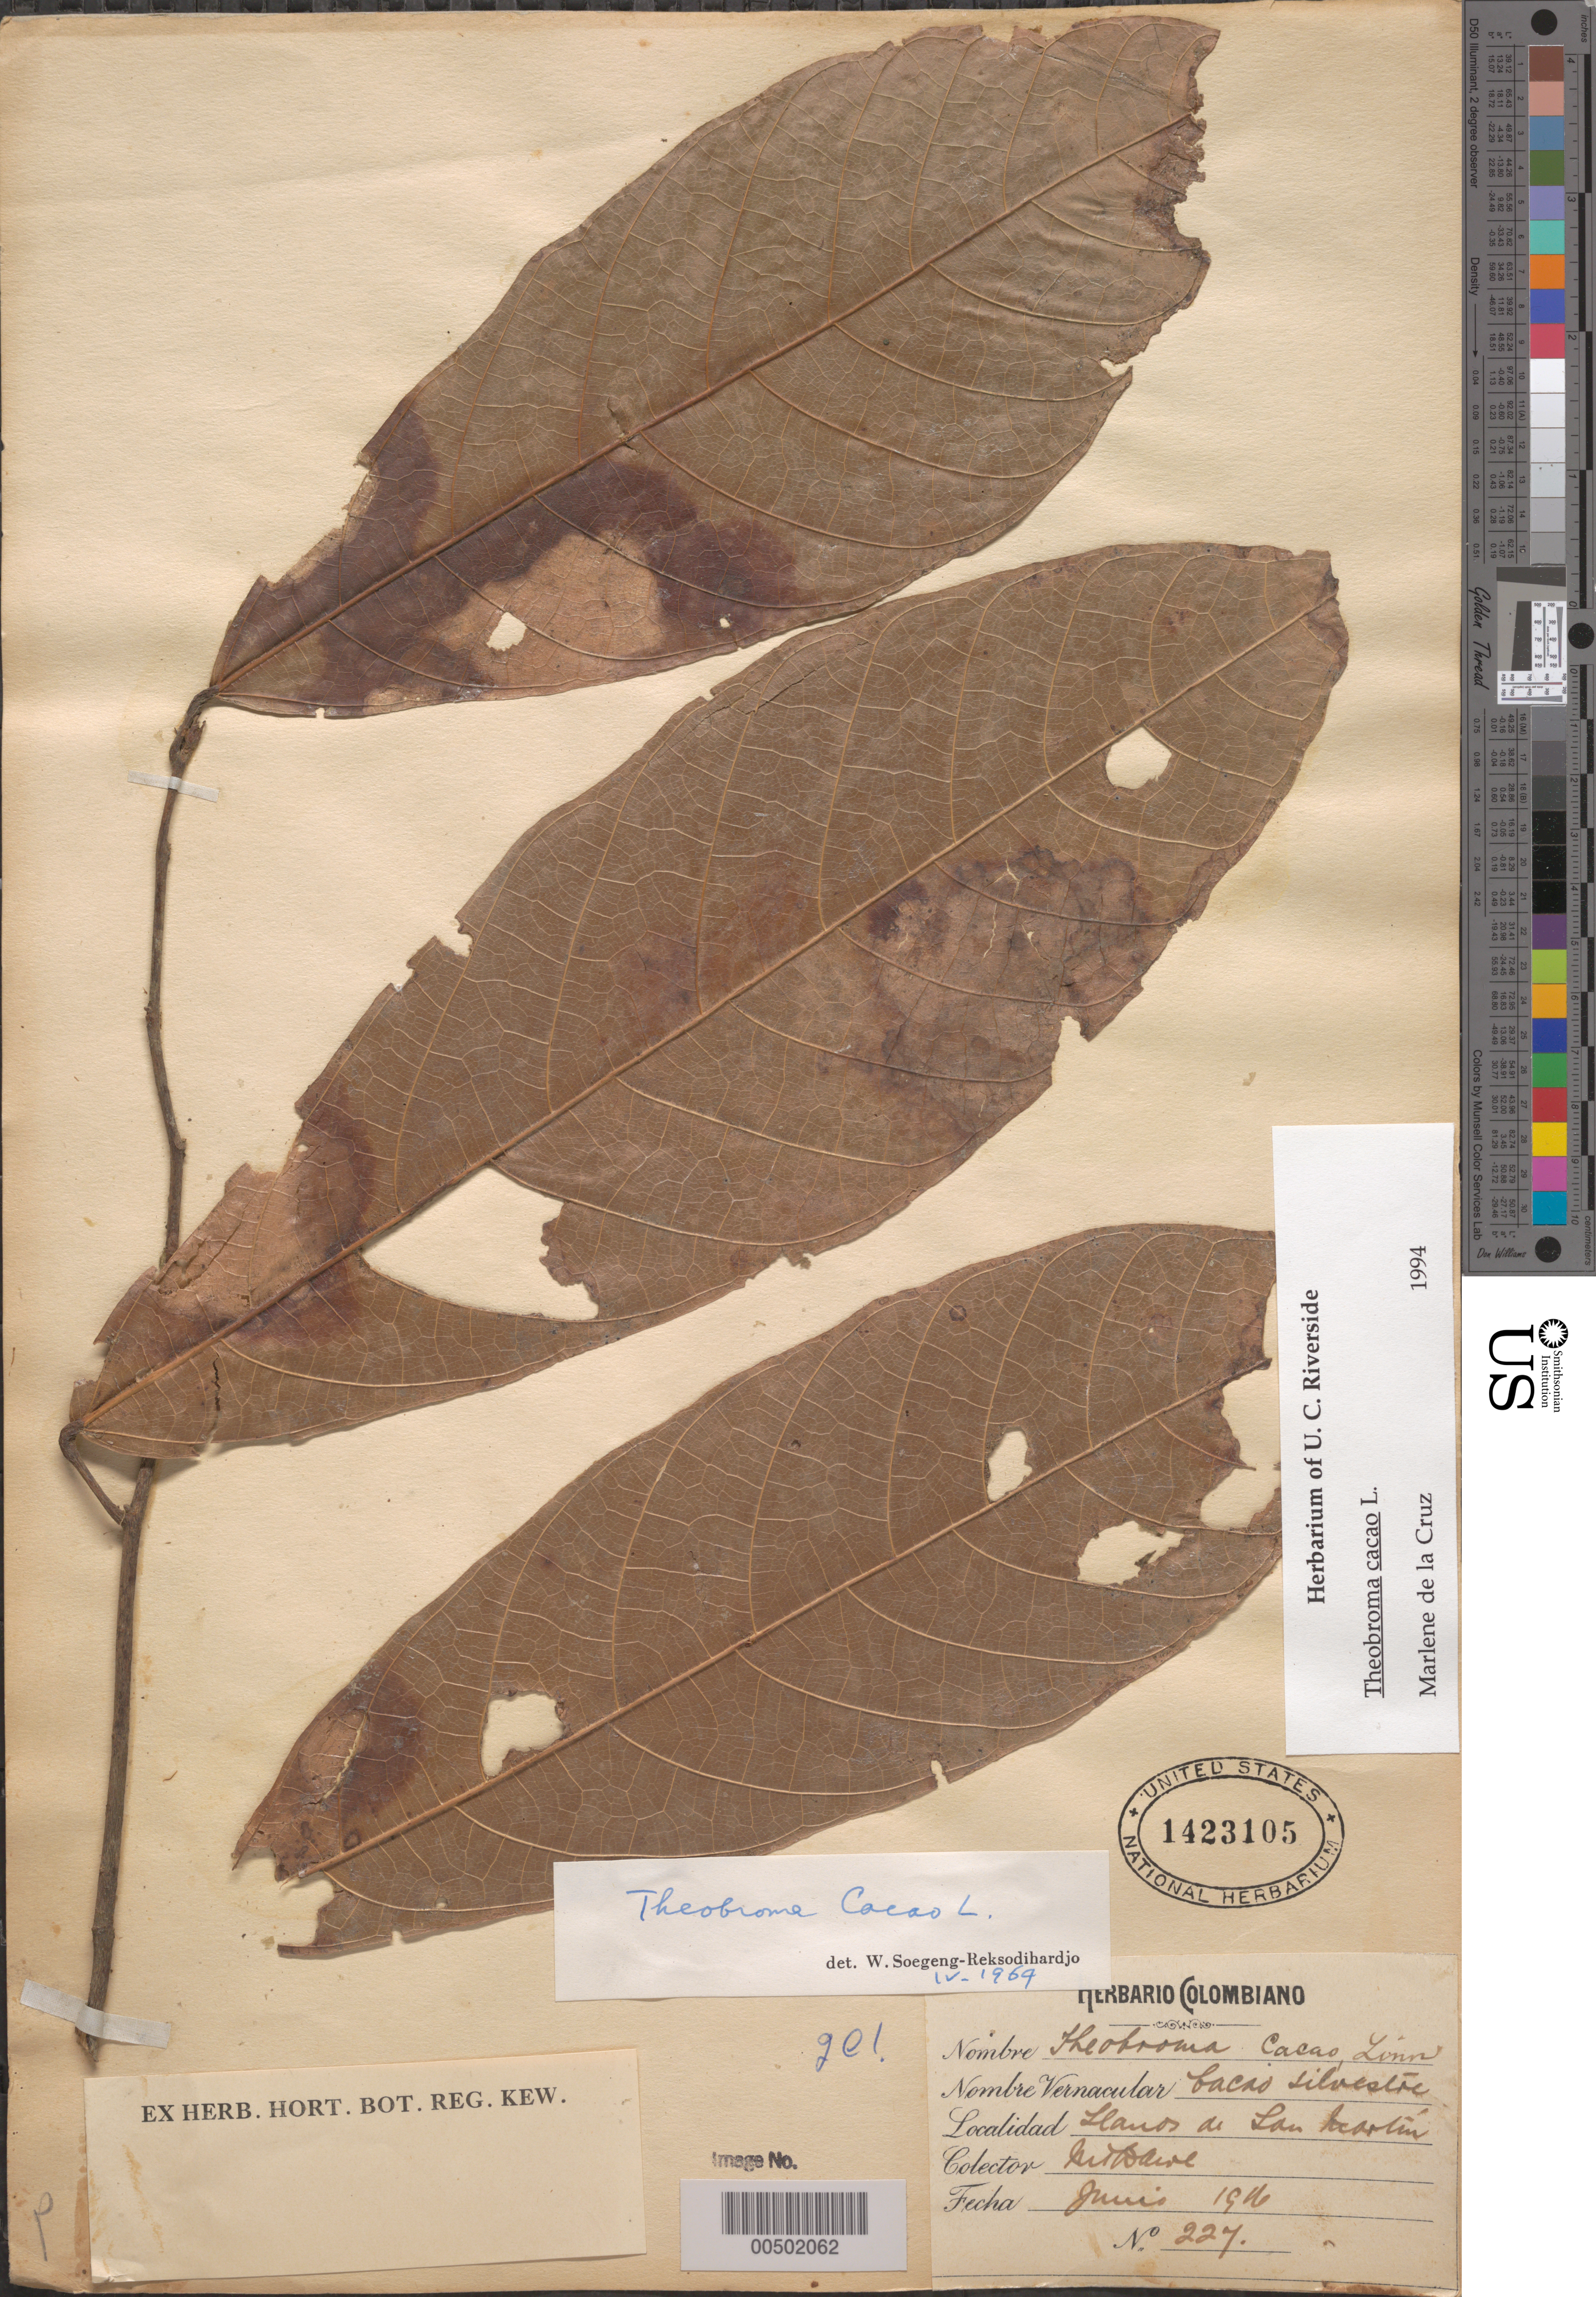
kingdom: Plantae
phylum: Tracheophyta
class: Magnoliopsida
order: Malvales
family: Malvaceae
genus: Theobroma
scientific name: Theobroma cacao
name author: L.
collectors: M. T. Dawe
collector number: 227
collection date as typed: Jun 1916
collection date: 1916-06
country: Colombia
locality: Llanos de San Martín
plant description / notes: Common name: cacao silvestre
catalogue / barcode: US 1423105